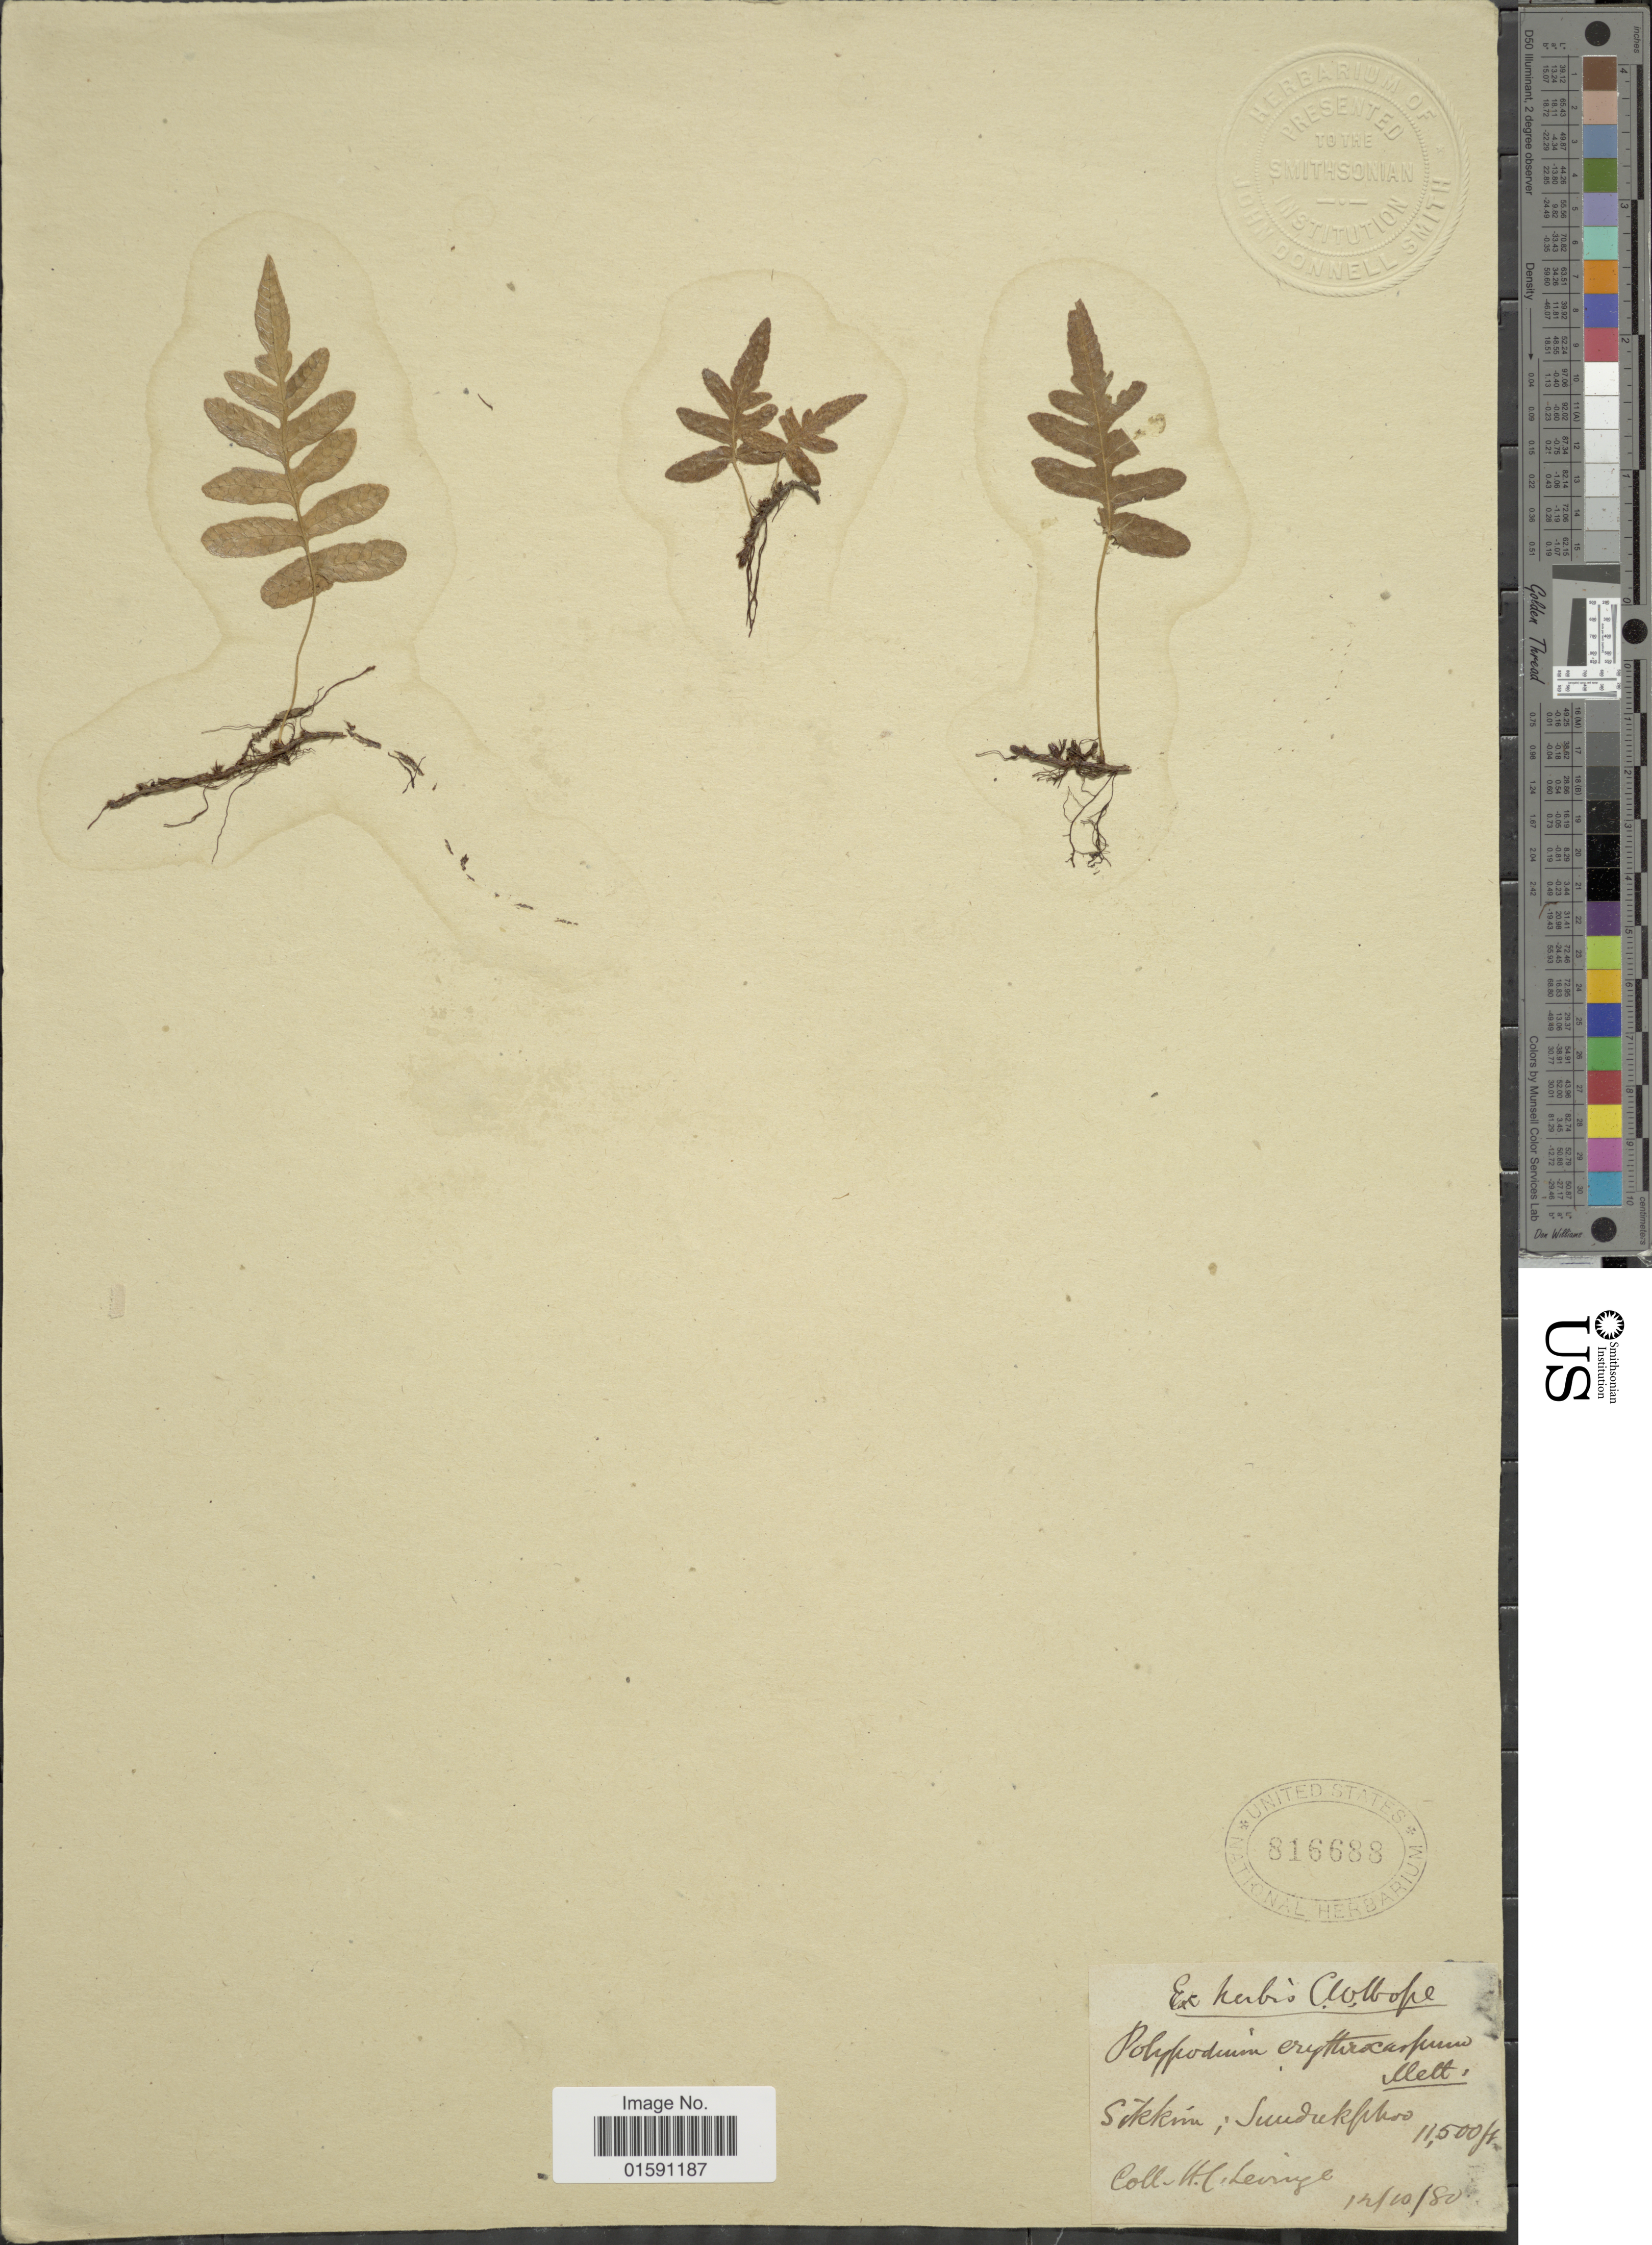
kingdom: Plantae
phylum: Tracheophyta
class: Polypodiopsida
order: Polypodiales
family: Polypodiaceae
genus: Selliguea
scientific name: Selliguea erythrocarpum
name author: (Mett.)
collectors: H. Levinge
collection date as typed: Transcribed d/m/y: 12/10/80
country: India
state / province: Sikkim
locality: Sundukphoo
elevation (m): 3505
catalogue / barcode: US 816688